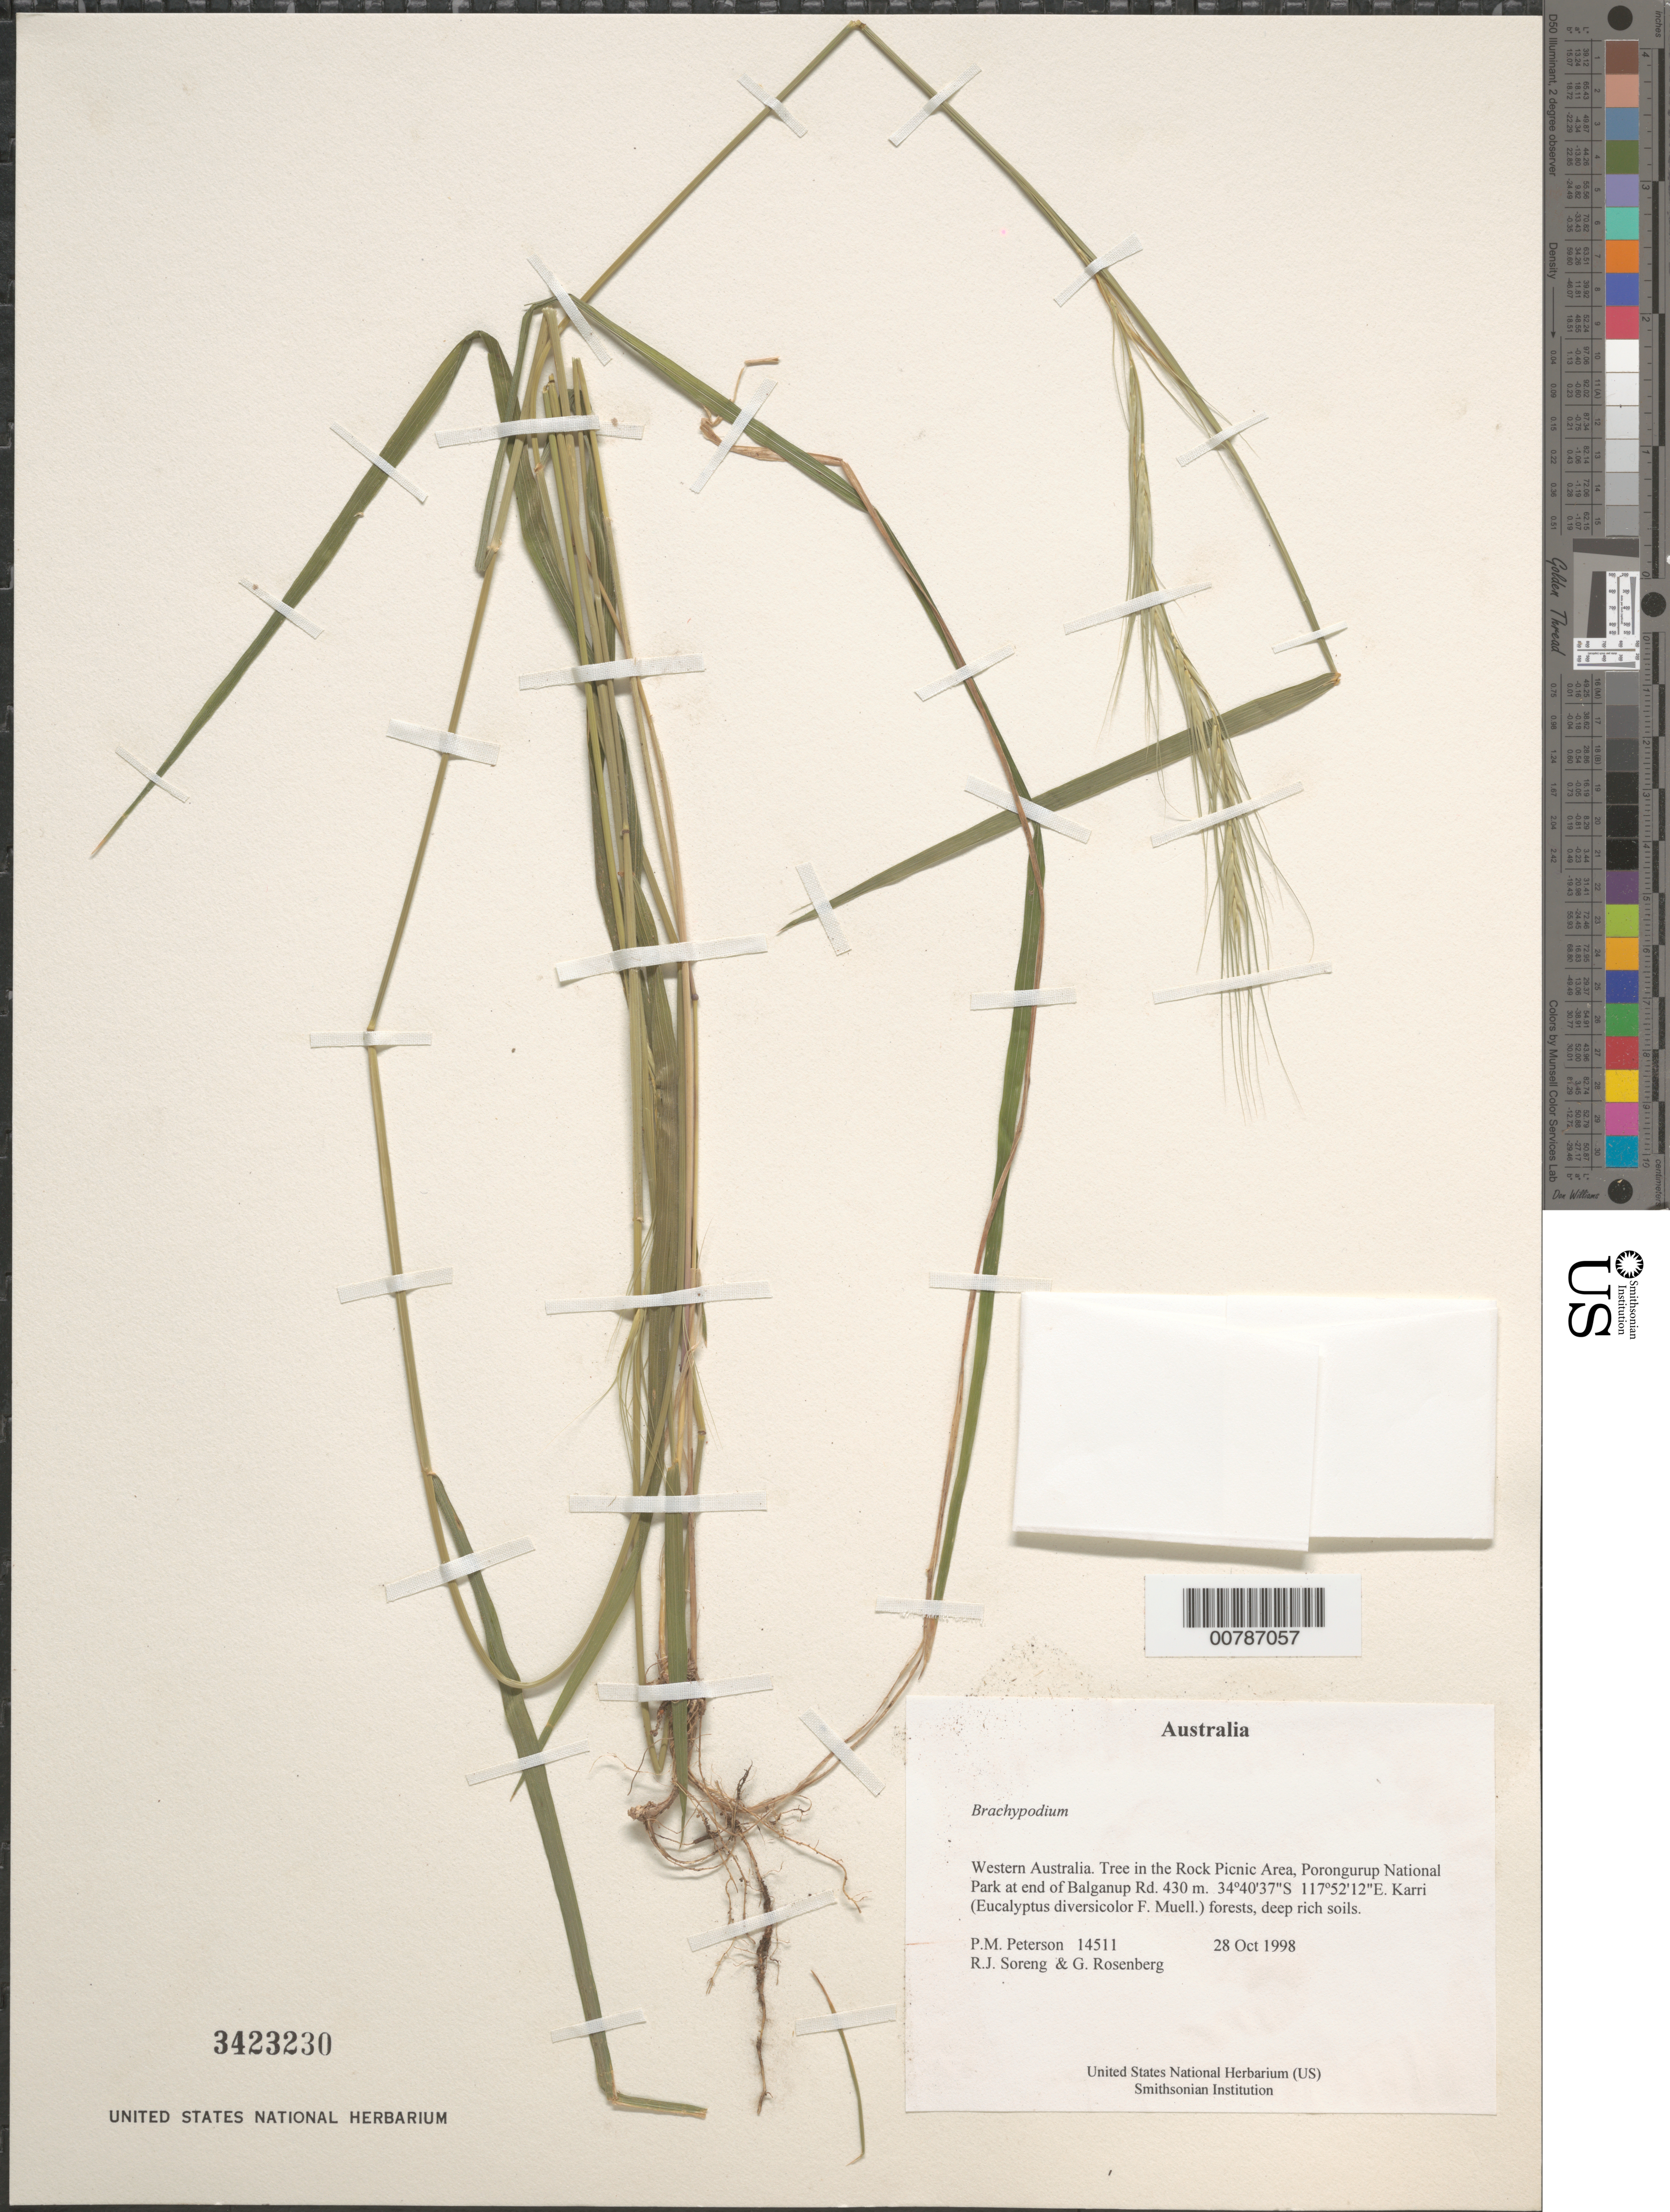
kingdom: Plantae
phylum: Tracheophyta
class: Liliopsida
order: Poales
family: Poaceae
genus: Brachypodium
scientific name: Brachypodium sp.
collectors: P. M. Peterson, R. J. Soreng & G. Rosenberg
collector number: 14511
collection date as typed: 28 Oct 1998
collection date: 1998-10-28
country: Australia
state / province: Western Australia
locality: Tree in the Rock Picnic Area, Porongurup National Park at end of Balganup Rd.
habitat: Karri (Eucalyptus diversicolor F. Muell.) forests, deep rich soils.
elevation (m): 430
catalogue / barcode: US 3423230